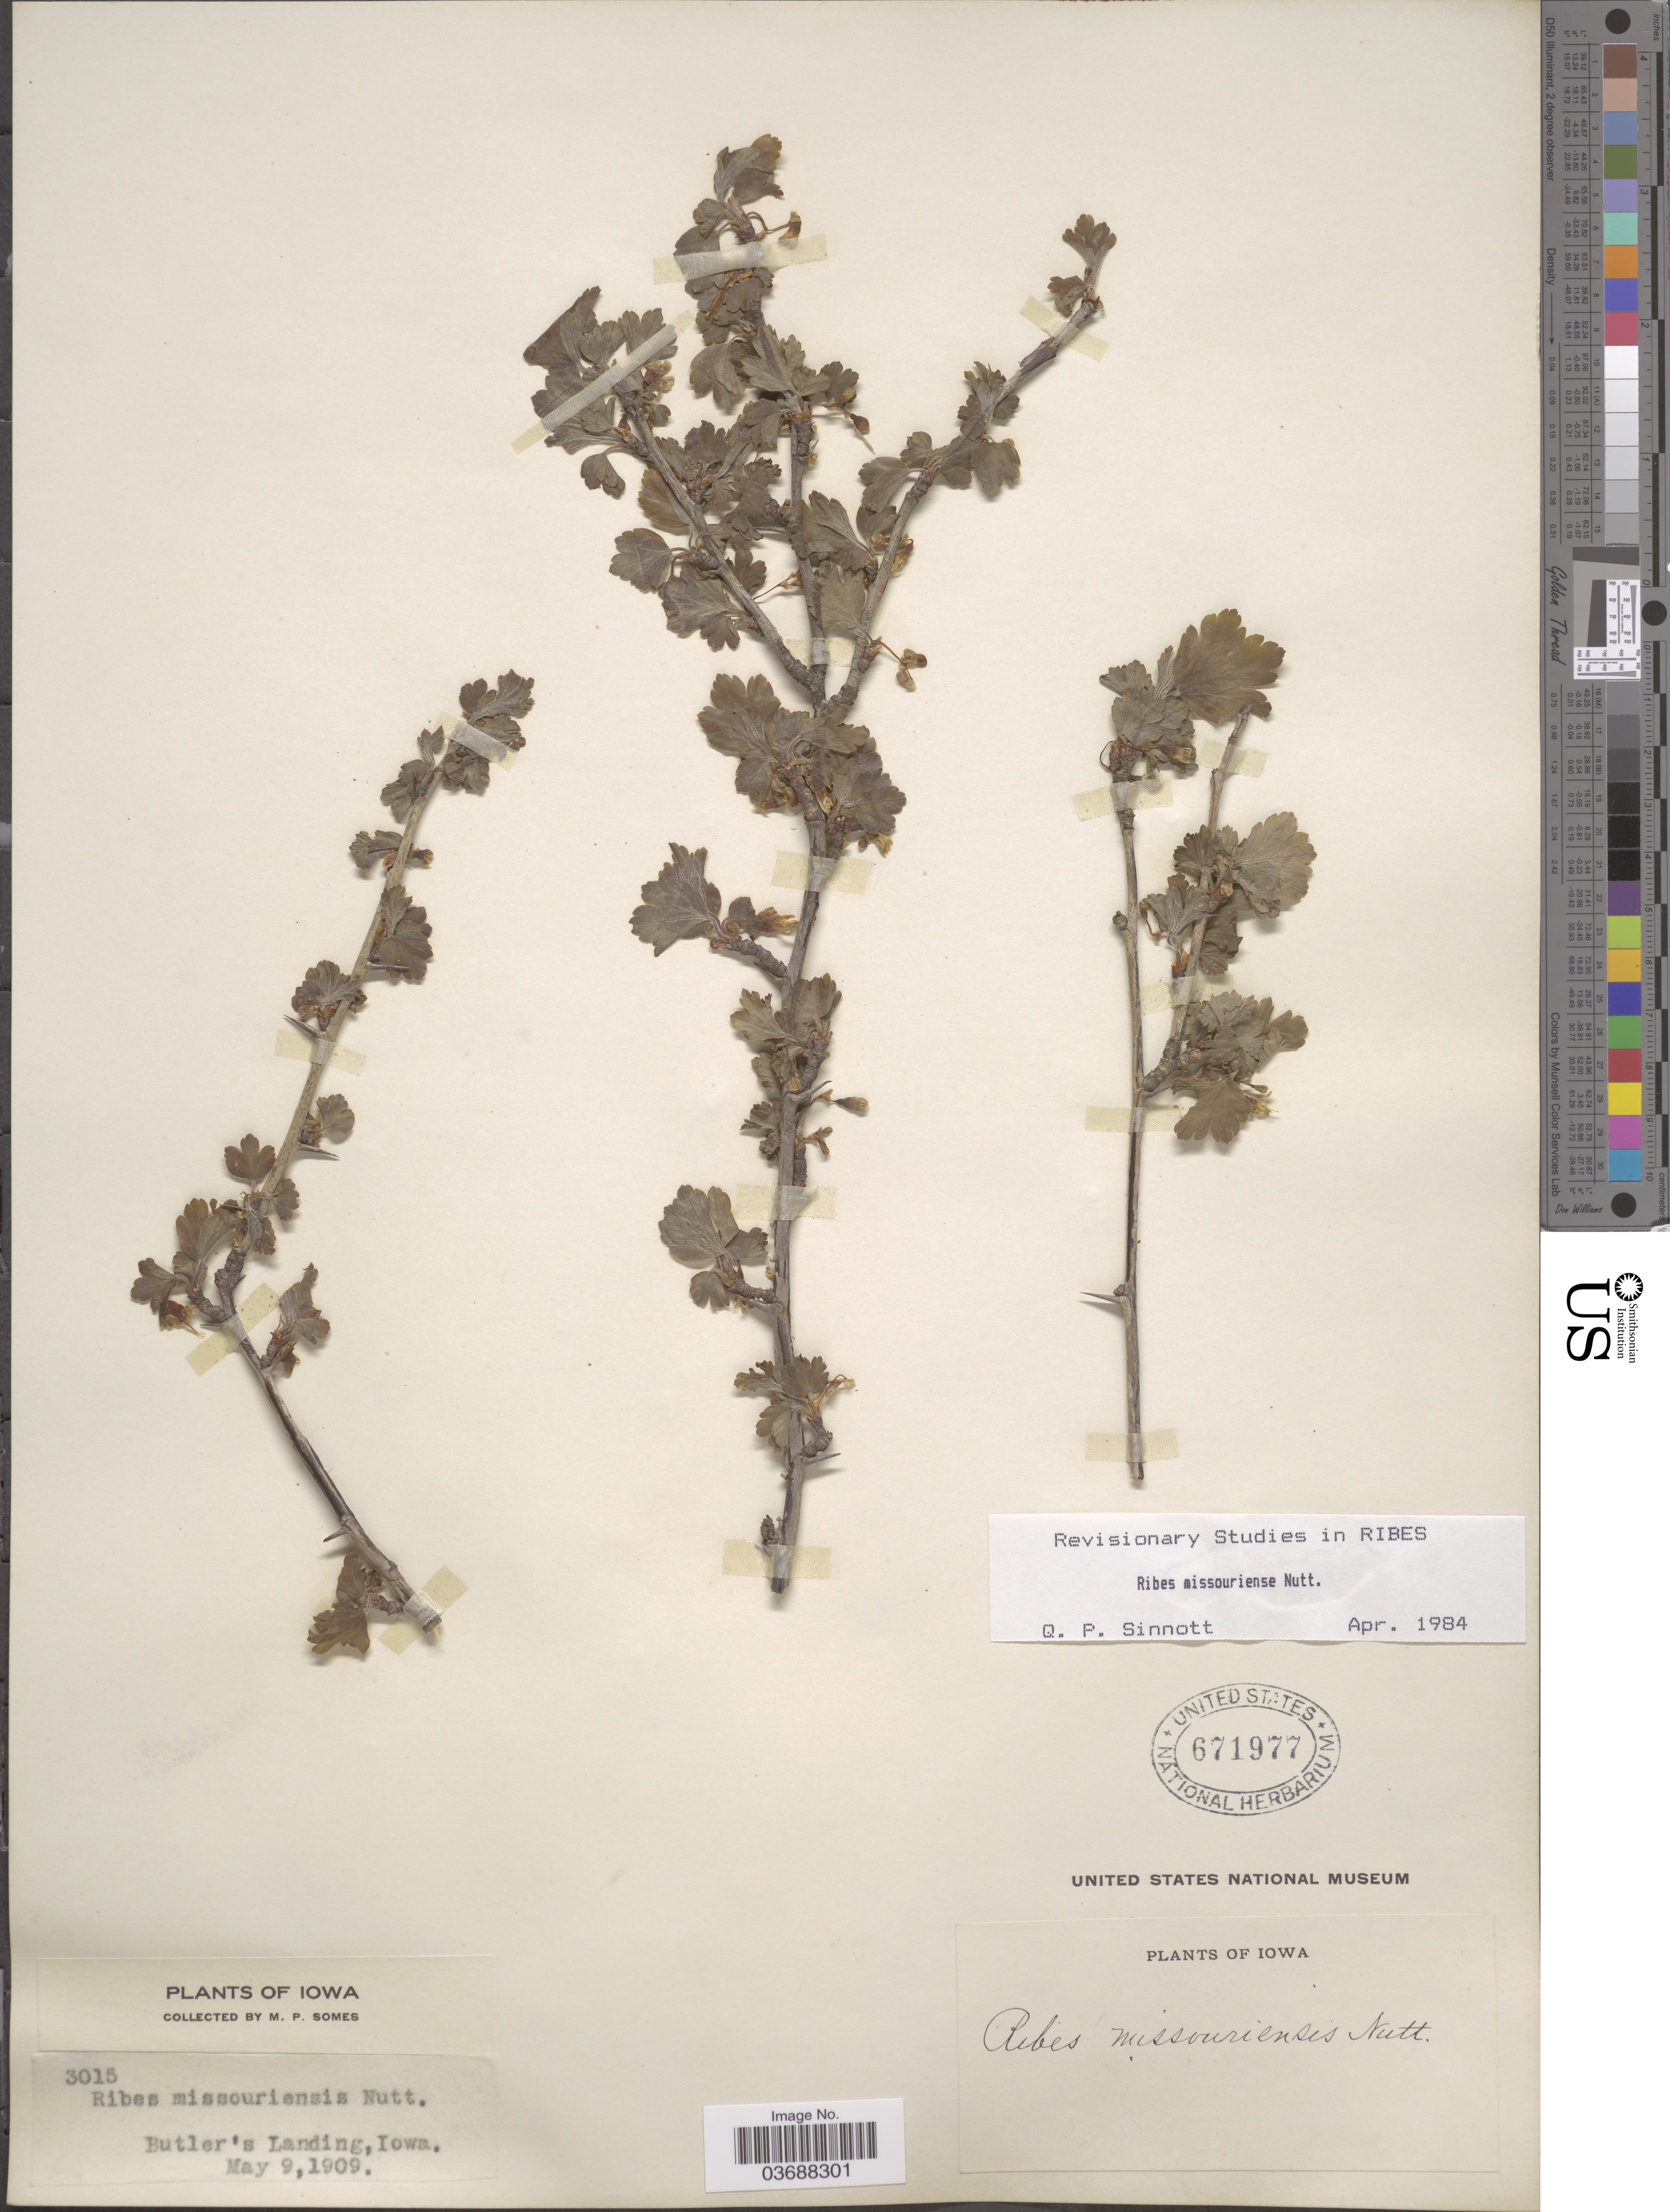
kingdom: Plantae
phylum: Tracheophyta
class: Magnoliopsida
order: Saxifragales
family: Grossulariaceae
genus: Ribes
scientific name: Ribes missouriense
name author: Nutt.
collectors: M. Somes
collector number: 3015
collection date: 1909-05-09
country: United States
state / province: Iowa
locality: Butler's Landing.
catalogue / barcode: US 671977